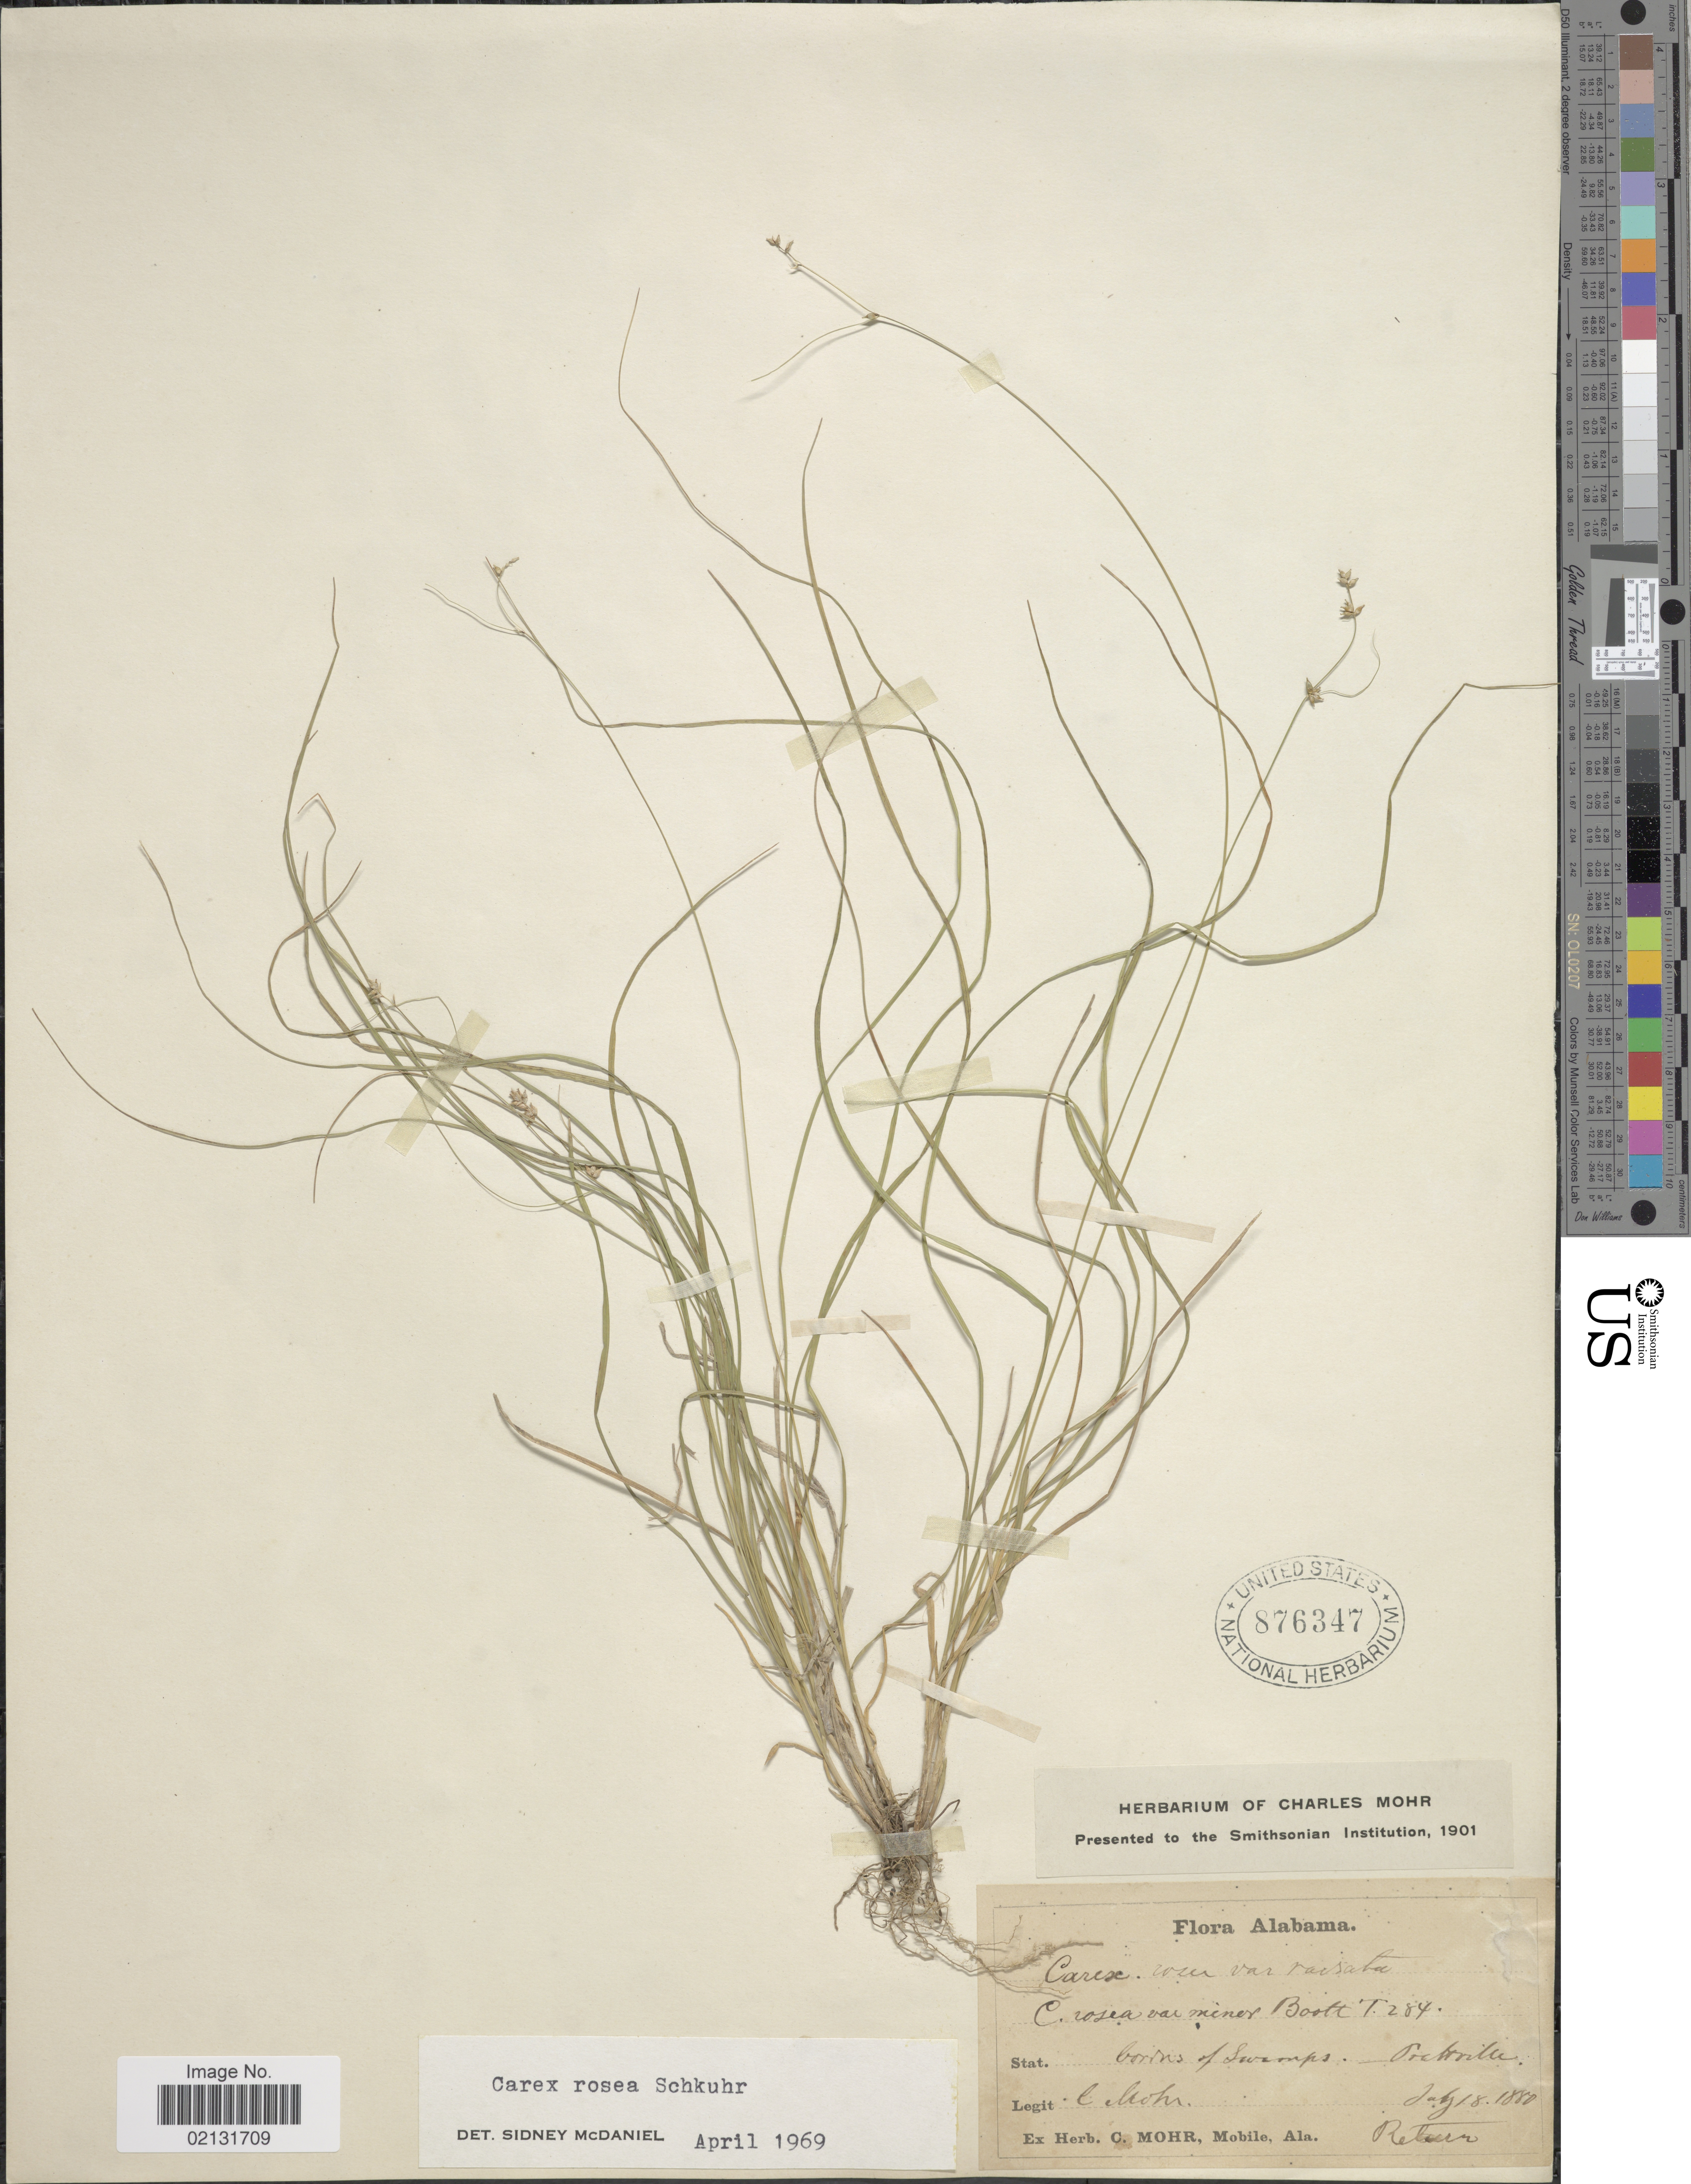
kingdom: Plantae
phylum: Tracheophyta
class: Liliopsida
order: Poales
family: Cyperaceae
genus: Carex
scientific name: Carex rosea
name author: Willd.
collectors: C. T. Mohr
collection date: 1880-07-18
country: United States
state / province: Alabama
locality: Borders of Swamps, Pretoria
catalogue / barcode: US 876347